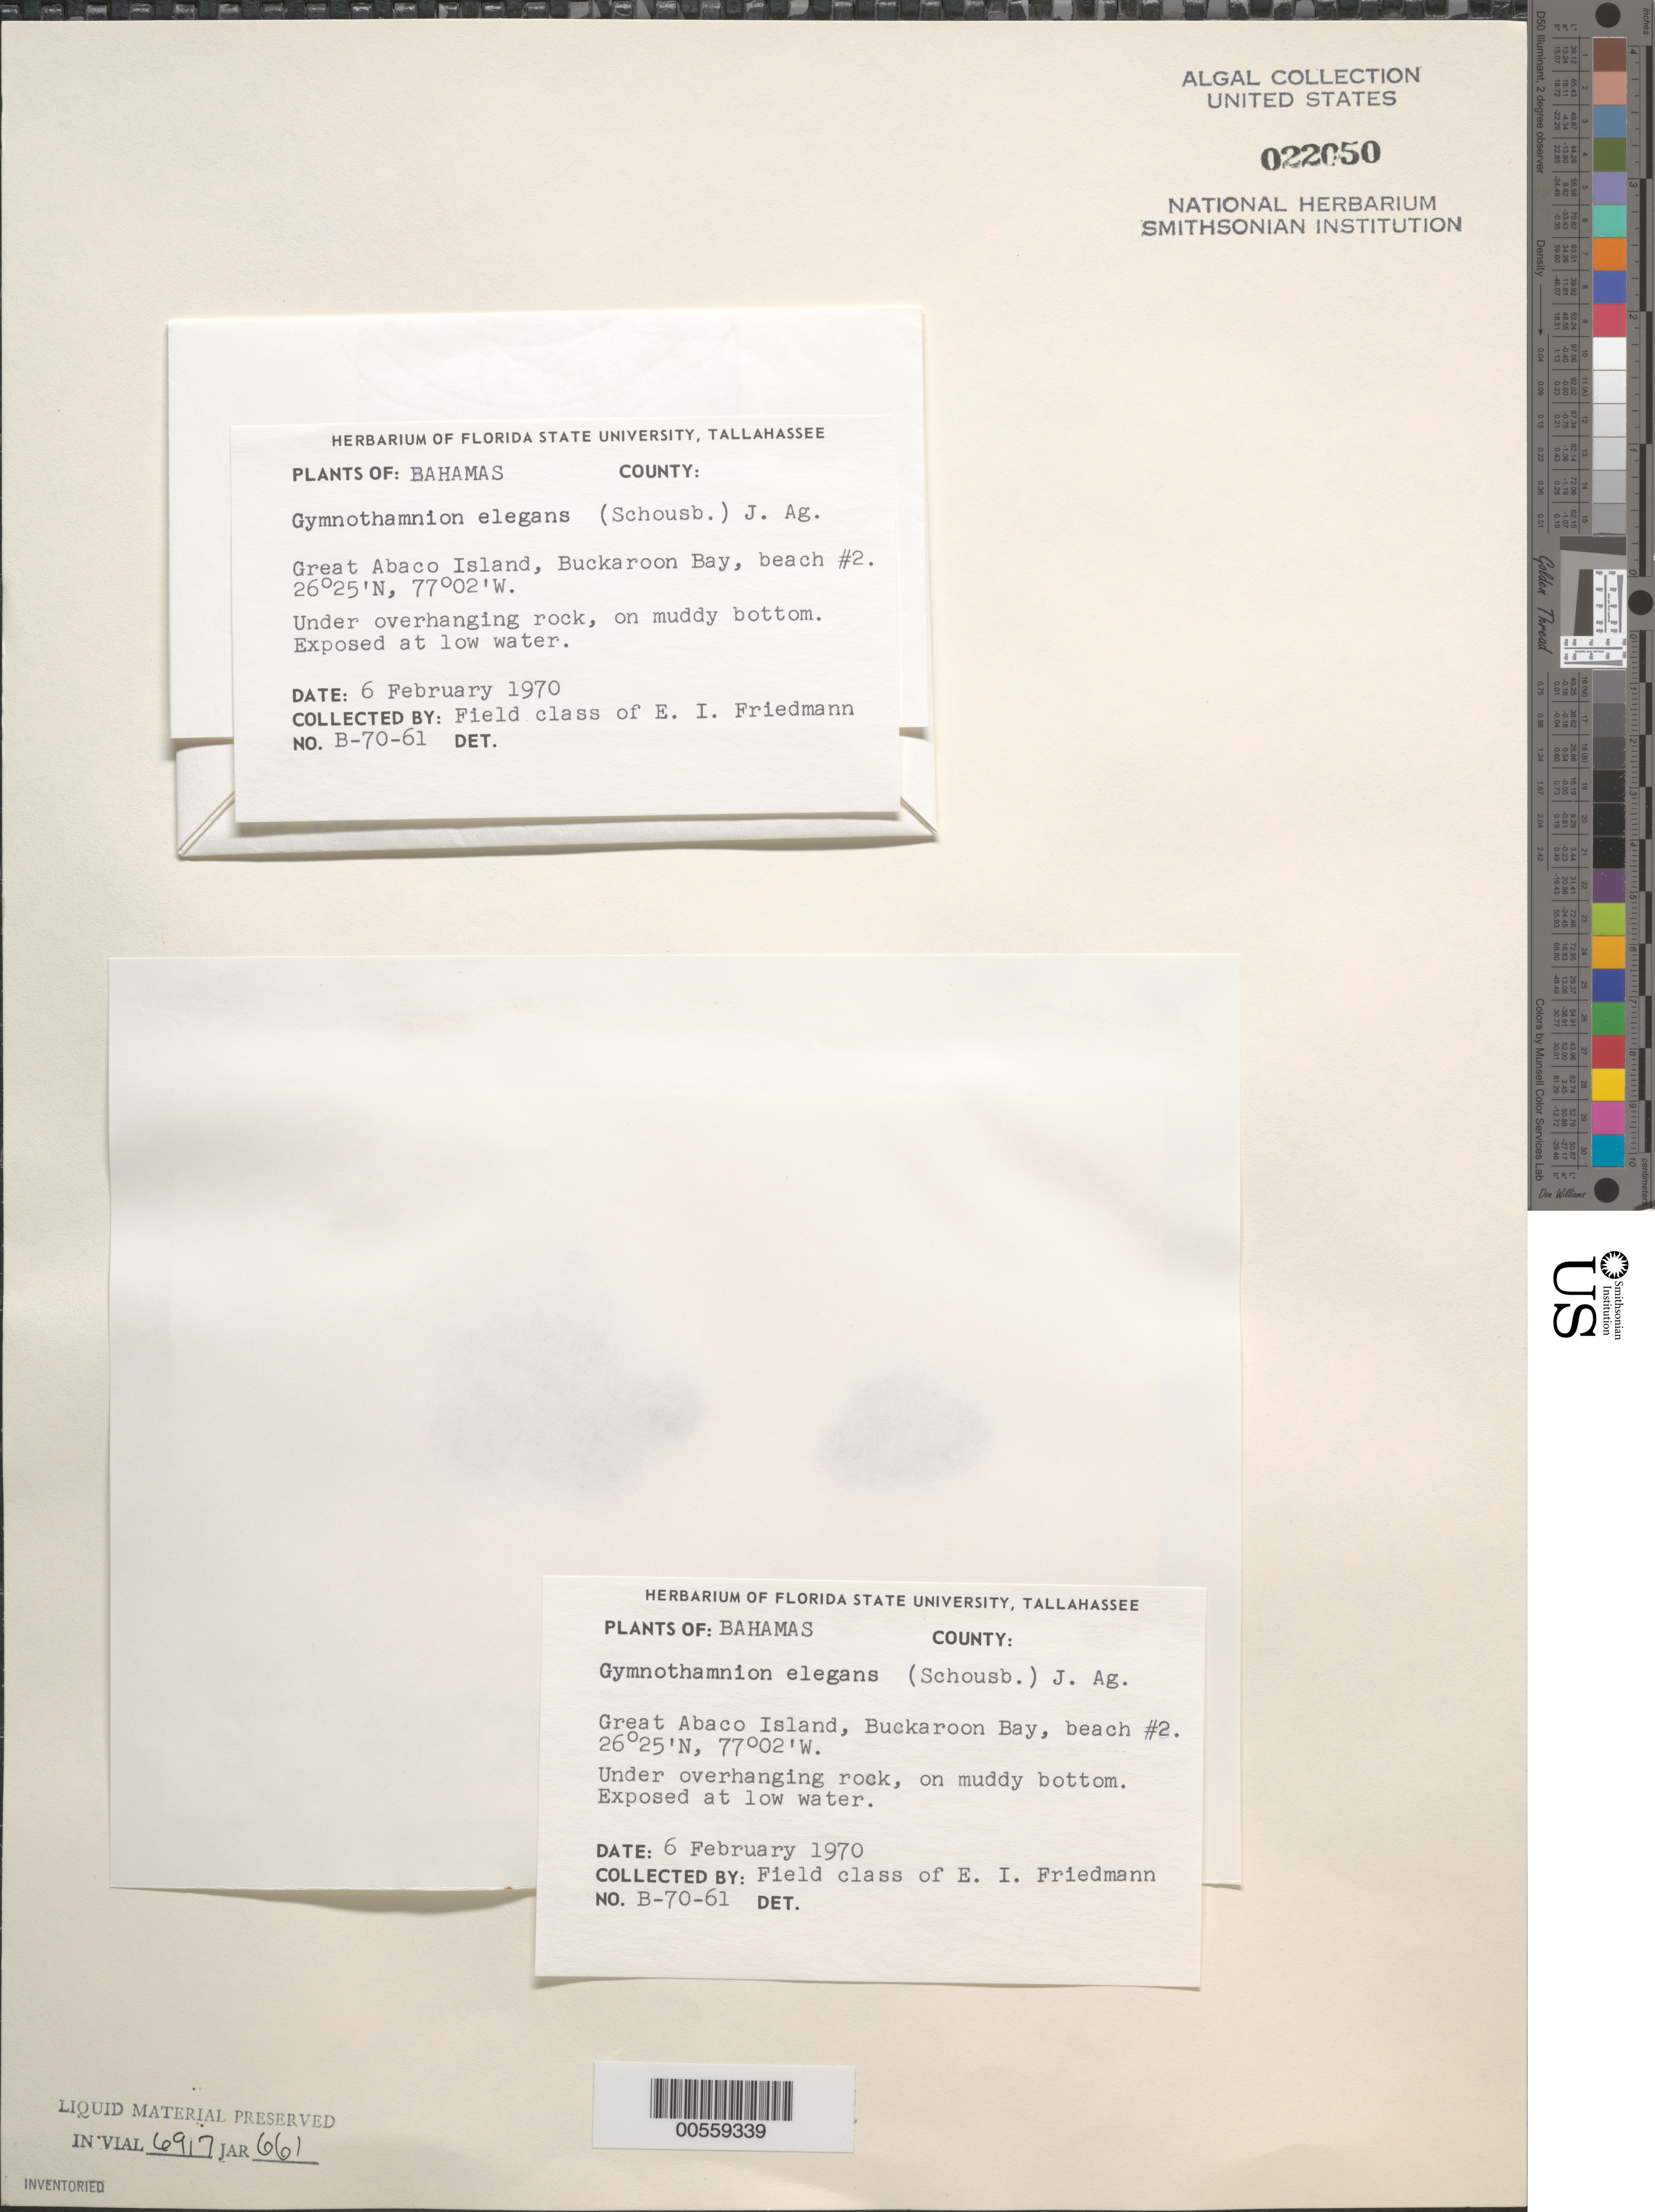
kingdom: Plantae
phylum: Rhodophyta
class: Florideophyceae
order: Ceramiales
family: Ceramiaceae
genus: Gymnothamnion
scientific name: Gymnothamnion elegans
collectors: E. Friedmann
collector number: B-70-61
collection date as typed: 06 Feb 1970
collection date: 1970-02-06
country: Bahamas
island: Great Abaco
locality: Buckaroon Bay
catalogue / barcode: US 22050